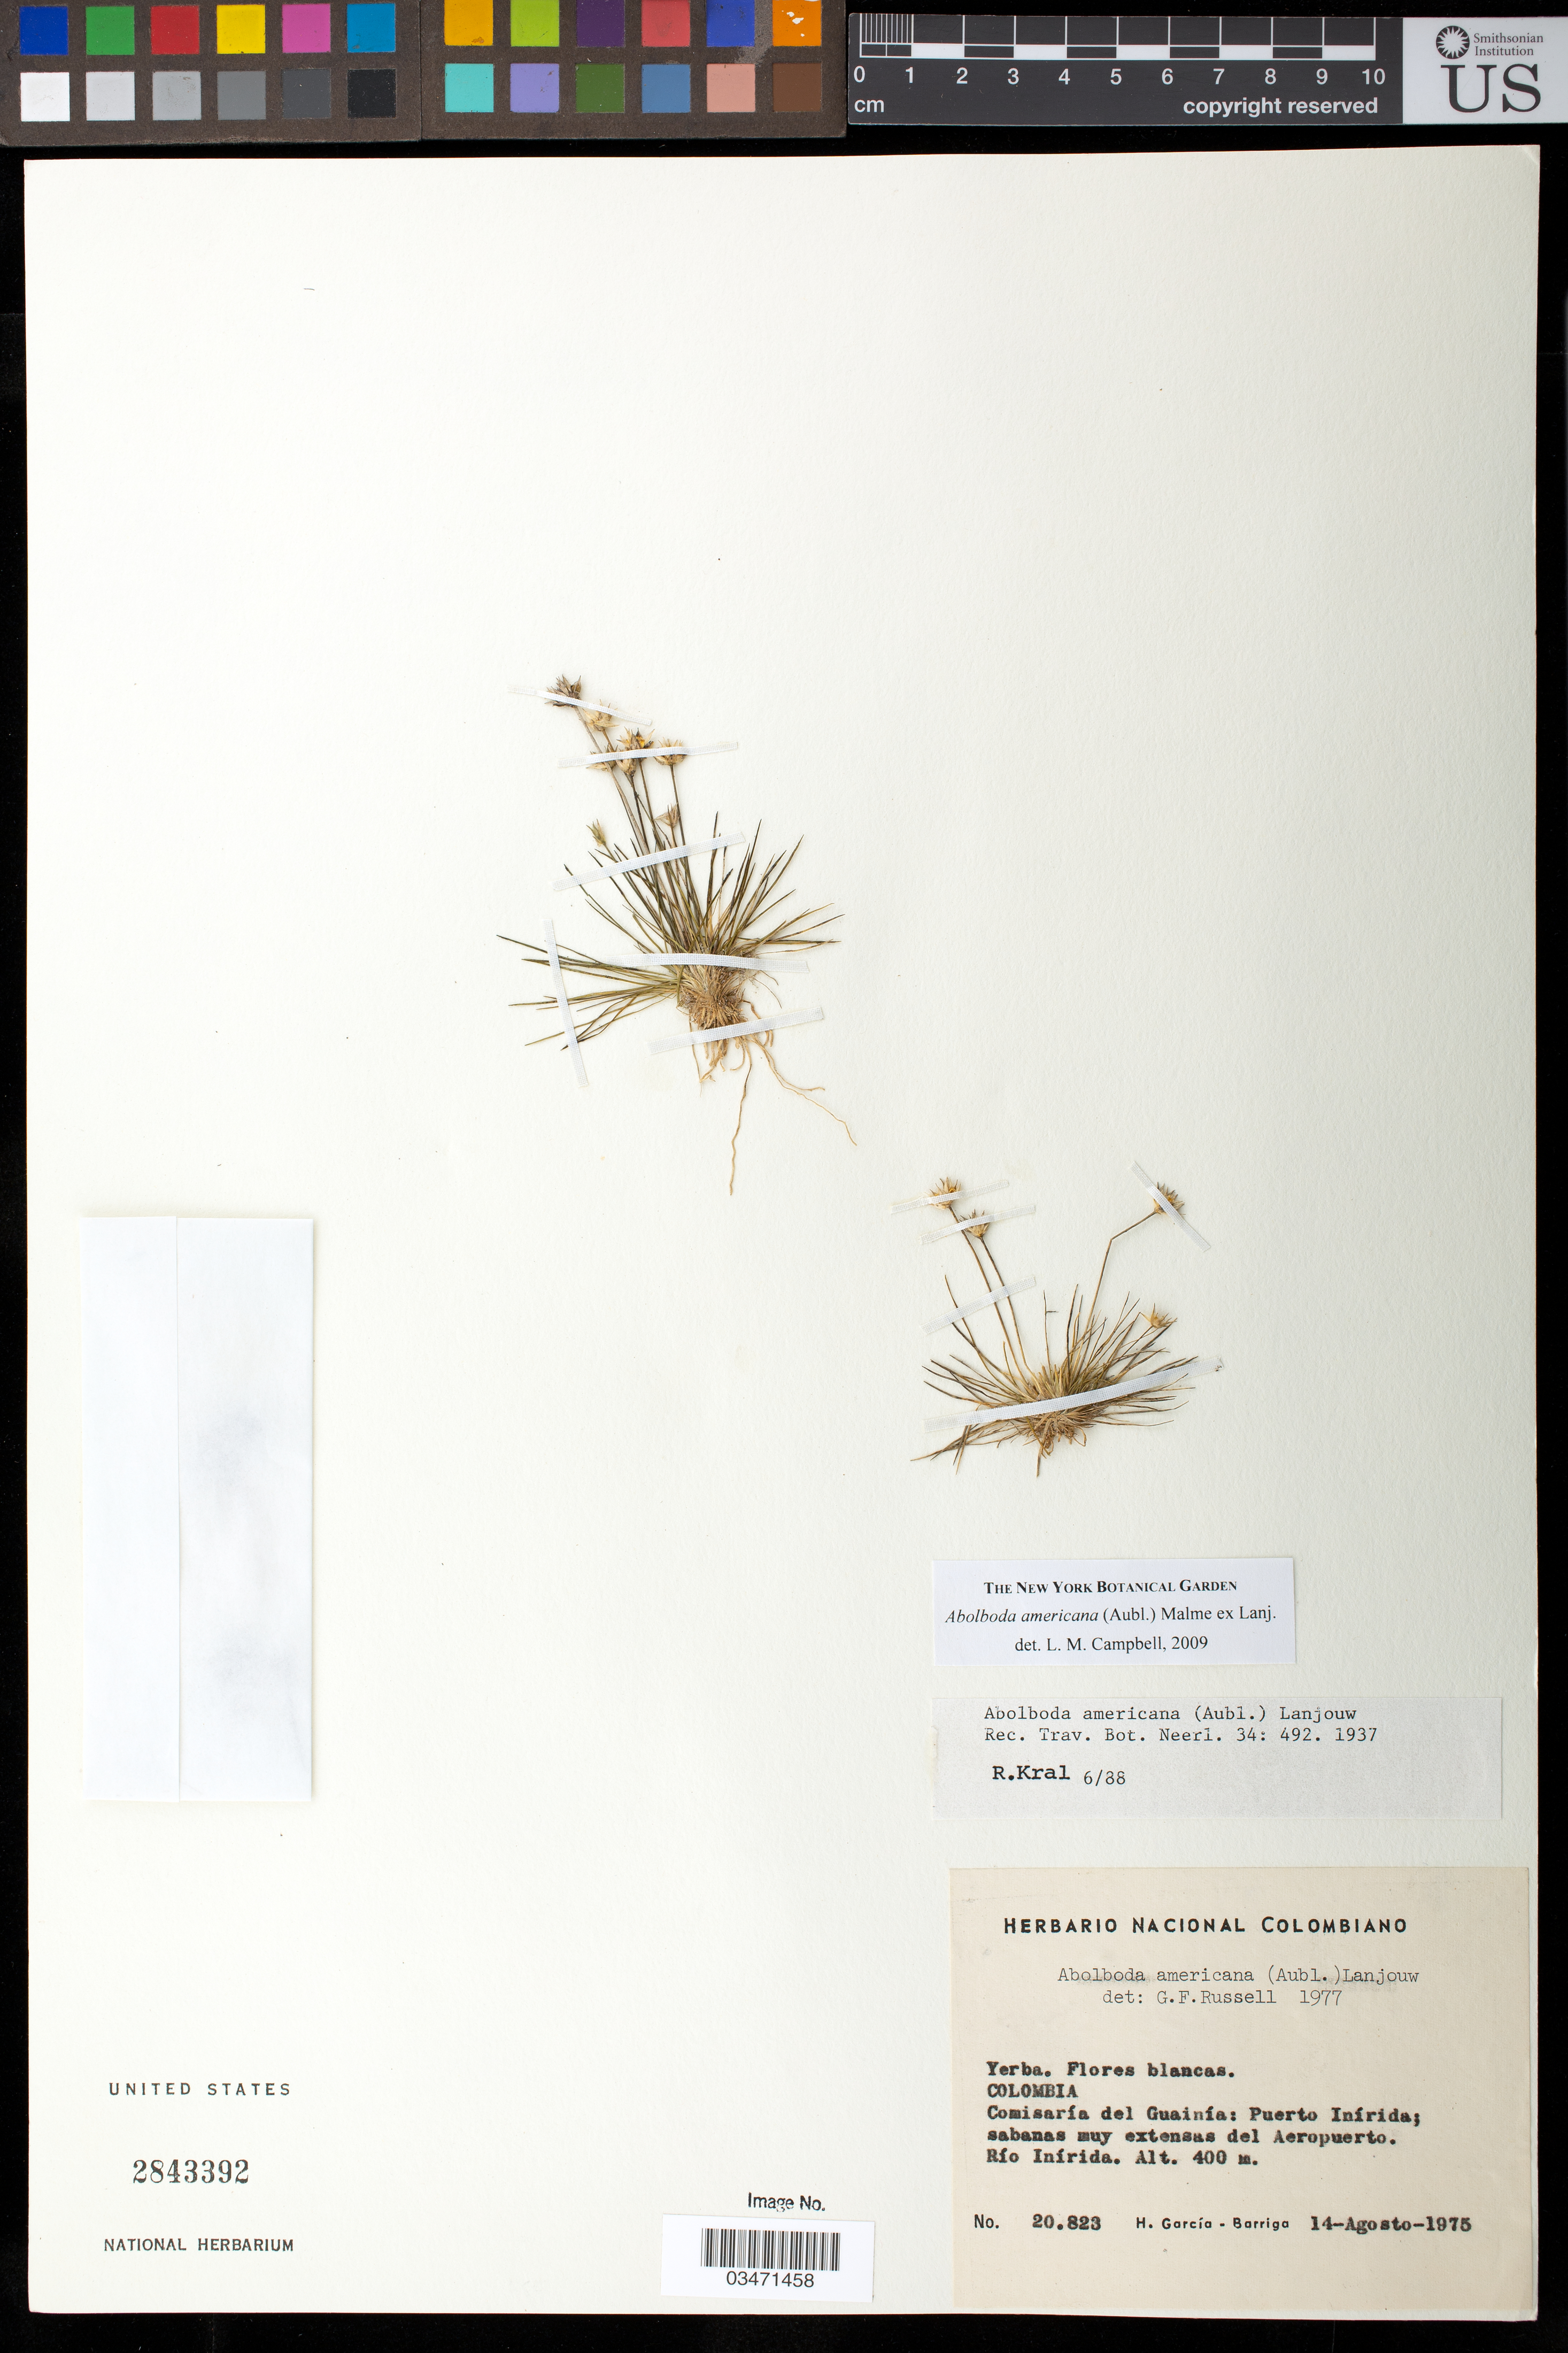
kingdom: Plantae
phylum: Tracheophyta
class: Liliopsida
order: Poales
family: Xyridaceae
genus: Abolboda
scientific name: Abolboda americana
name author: (Aubl.) Lanj.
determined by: Campbell, L. M.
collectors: H. García Barriga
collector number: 20823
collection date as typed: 8/14/1975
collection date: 1975-08-14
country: Colombia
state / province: Guainía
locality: Comisaría del Guainía: Puerto Inírida; sabanas muy extensas del Aeropuerto. Río Inírida.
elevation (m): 400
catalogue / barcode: US 2843392